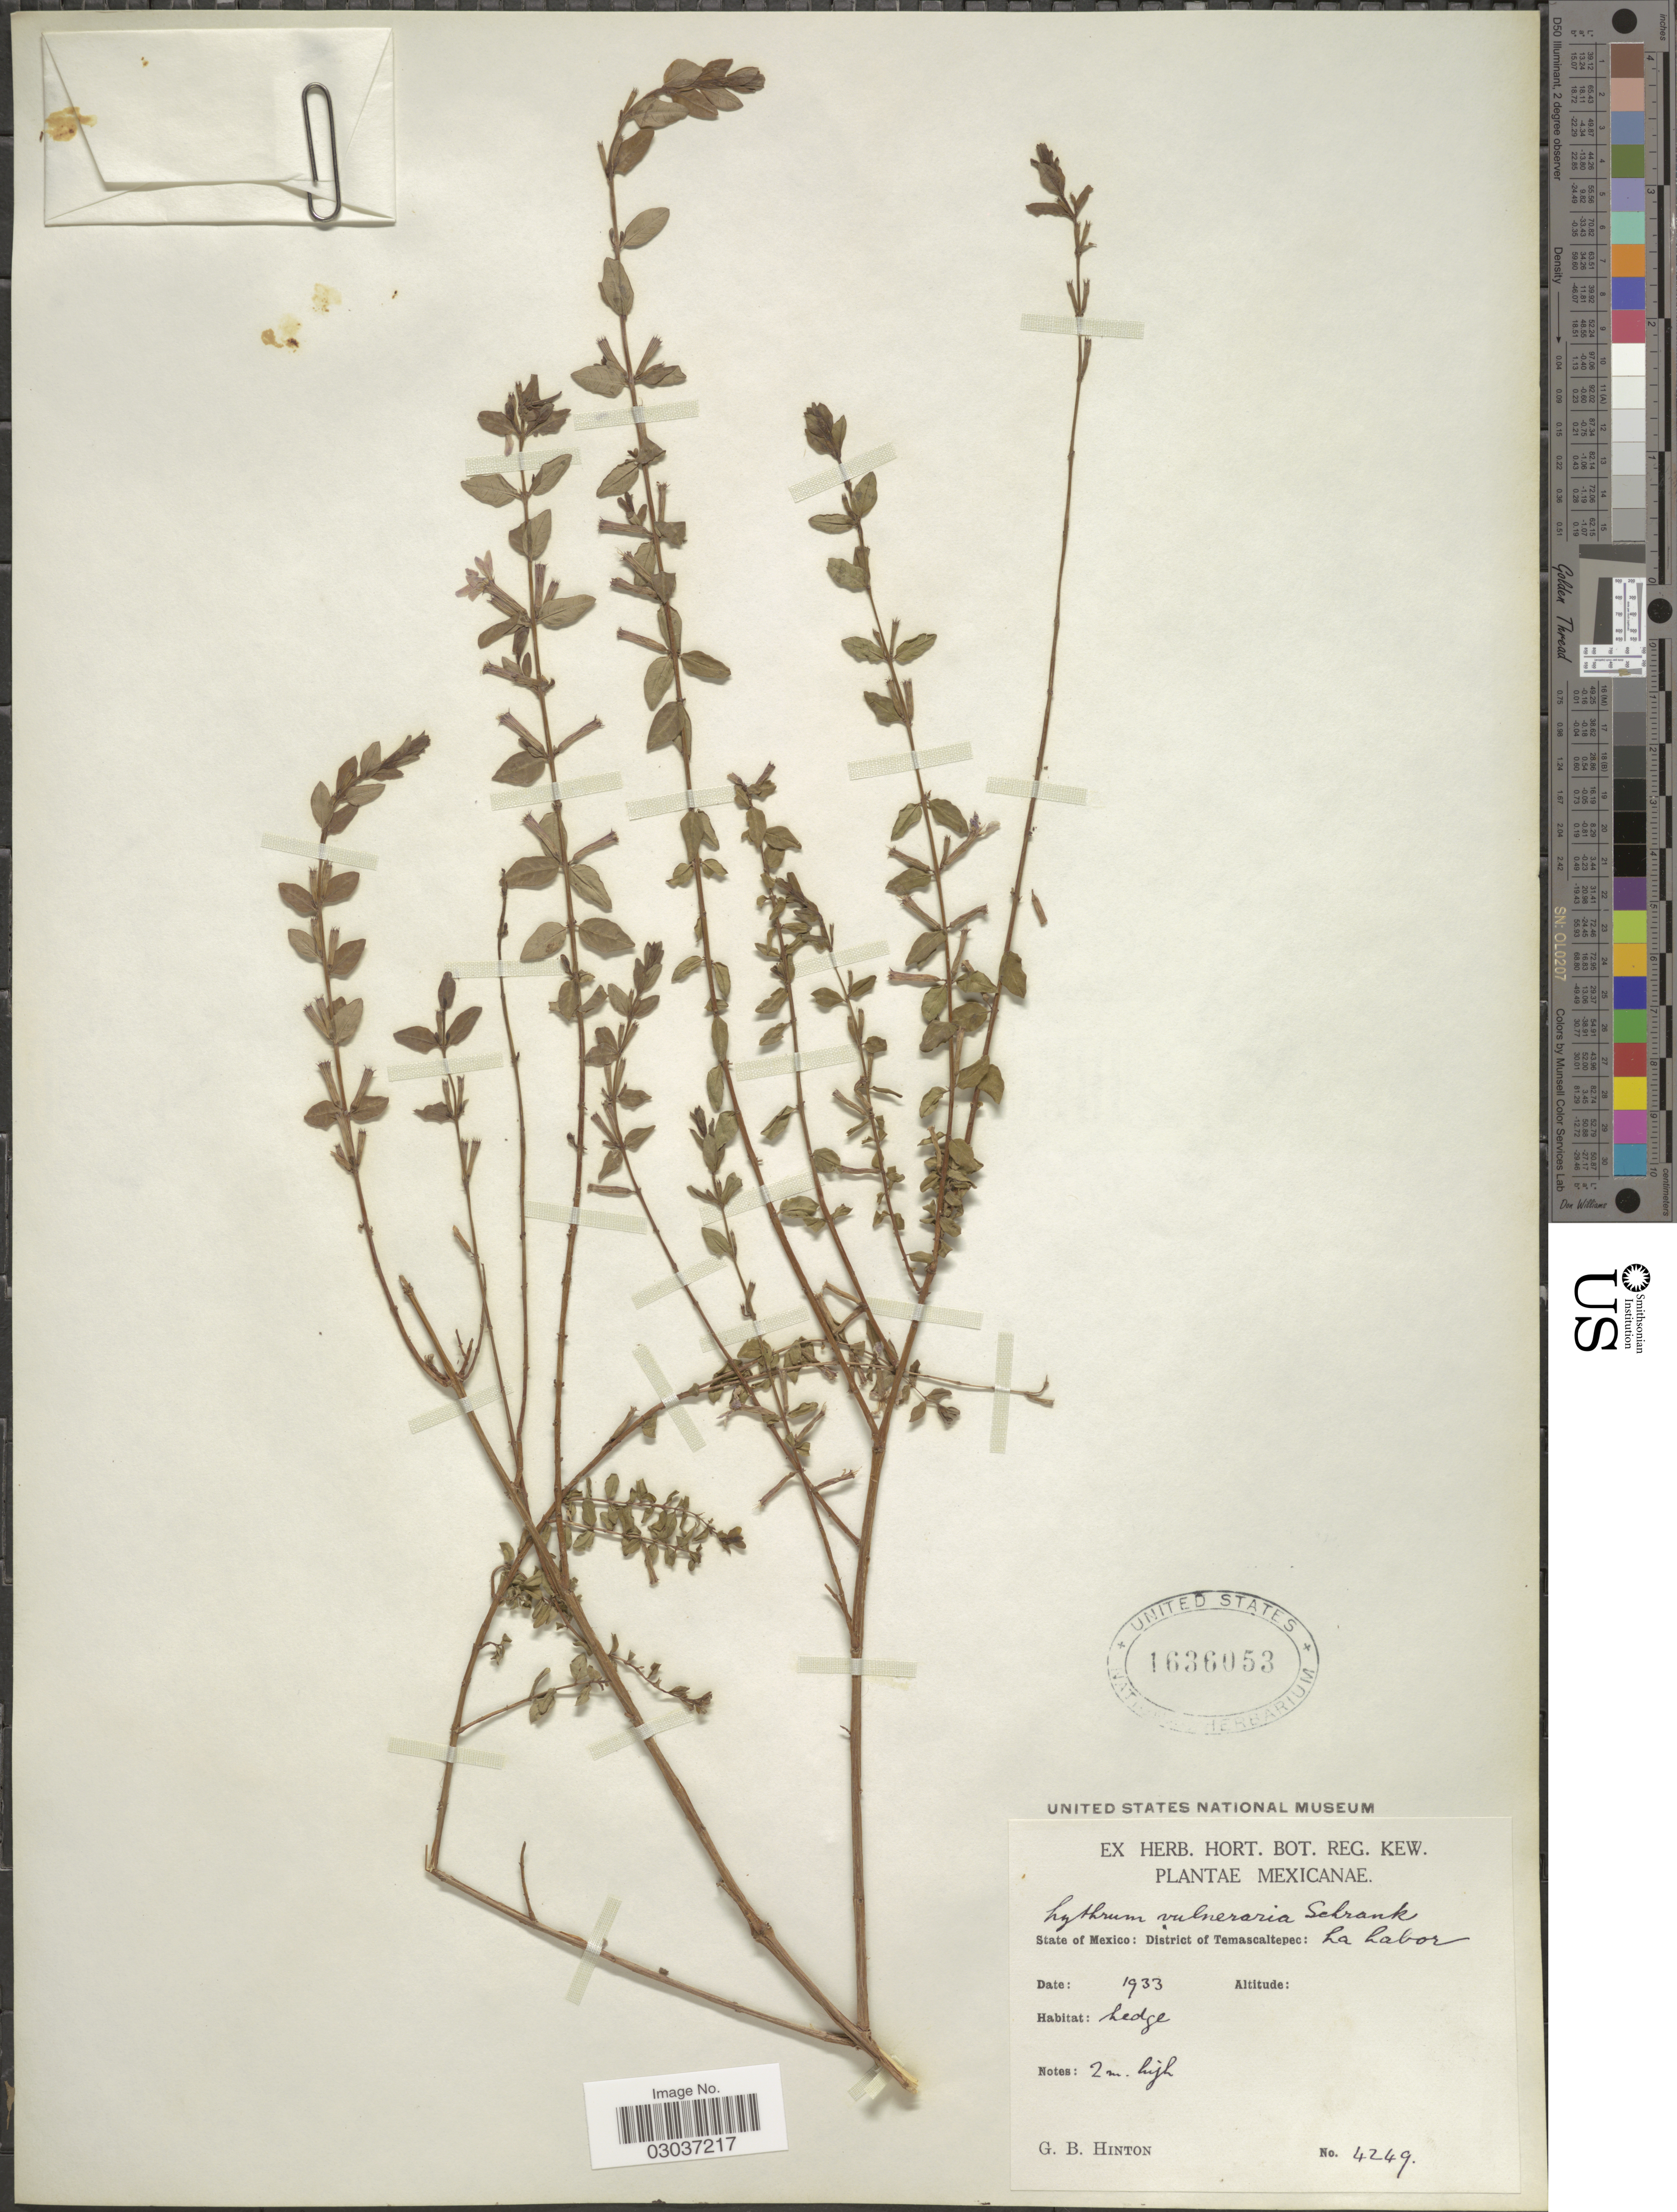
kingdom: Plantae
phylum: Tracheophyta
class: Magnoliopsida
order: Myrtales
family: Lythraceae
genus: Lythrum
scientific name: Lythrum vulneraria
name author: Aiton ex Schrank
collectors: G. B. Hinton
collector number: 4249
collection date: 1933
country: Mexico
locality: District of Temascaltepec: La Labor.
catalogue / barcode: US 1636053